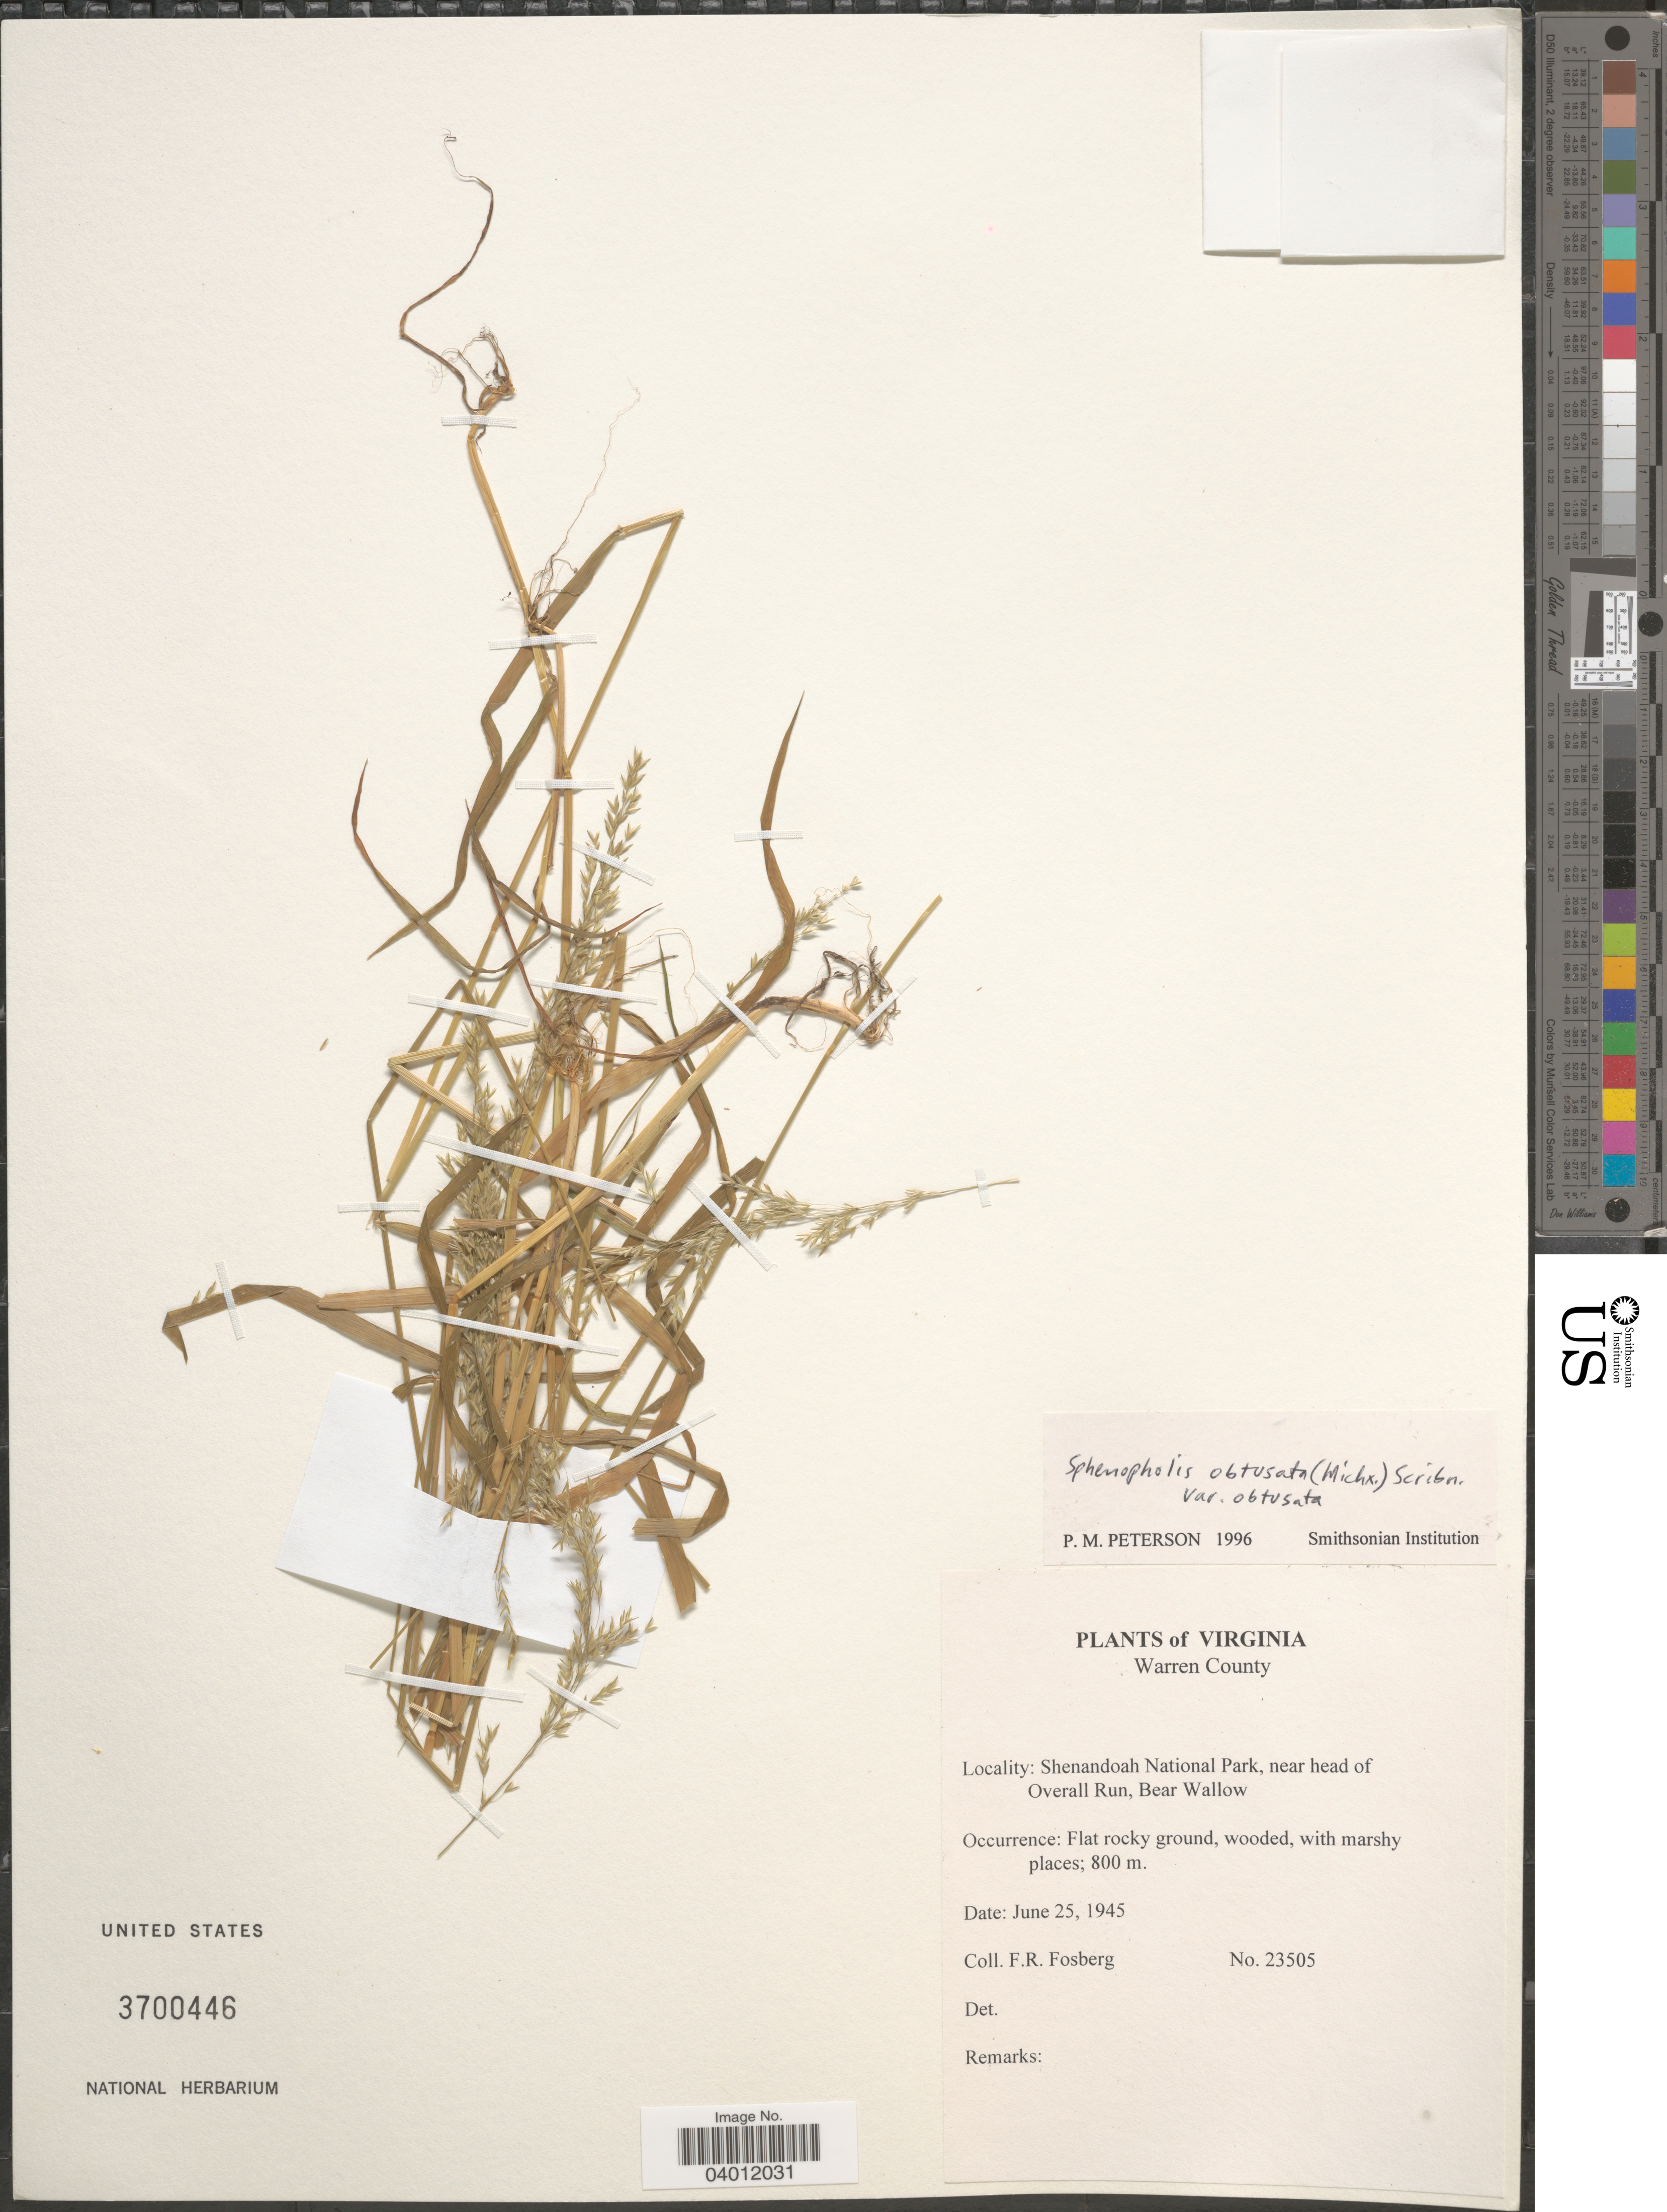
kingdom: Plantae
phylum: Tracheophyta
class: Liliopsida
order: Poales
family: Poaceae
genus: Sphenopholis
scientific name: Sphenopholis obtusata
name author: (Michx.) Scribn.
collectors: F. R. Fosberg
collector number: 23505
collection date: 1945-06-25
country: United States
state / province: Virginia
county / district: Warren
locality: Warren County. Shenandoah National Park, near head of Overall Run, Bear Wallow.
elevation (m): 800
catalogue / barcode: US 3700446